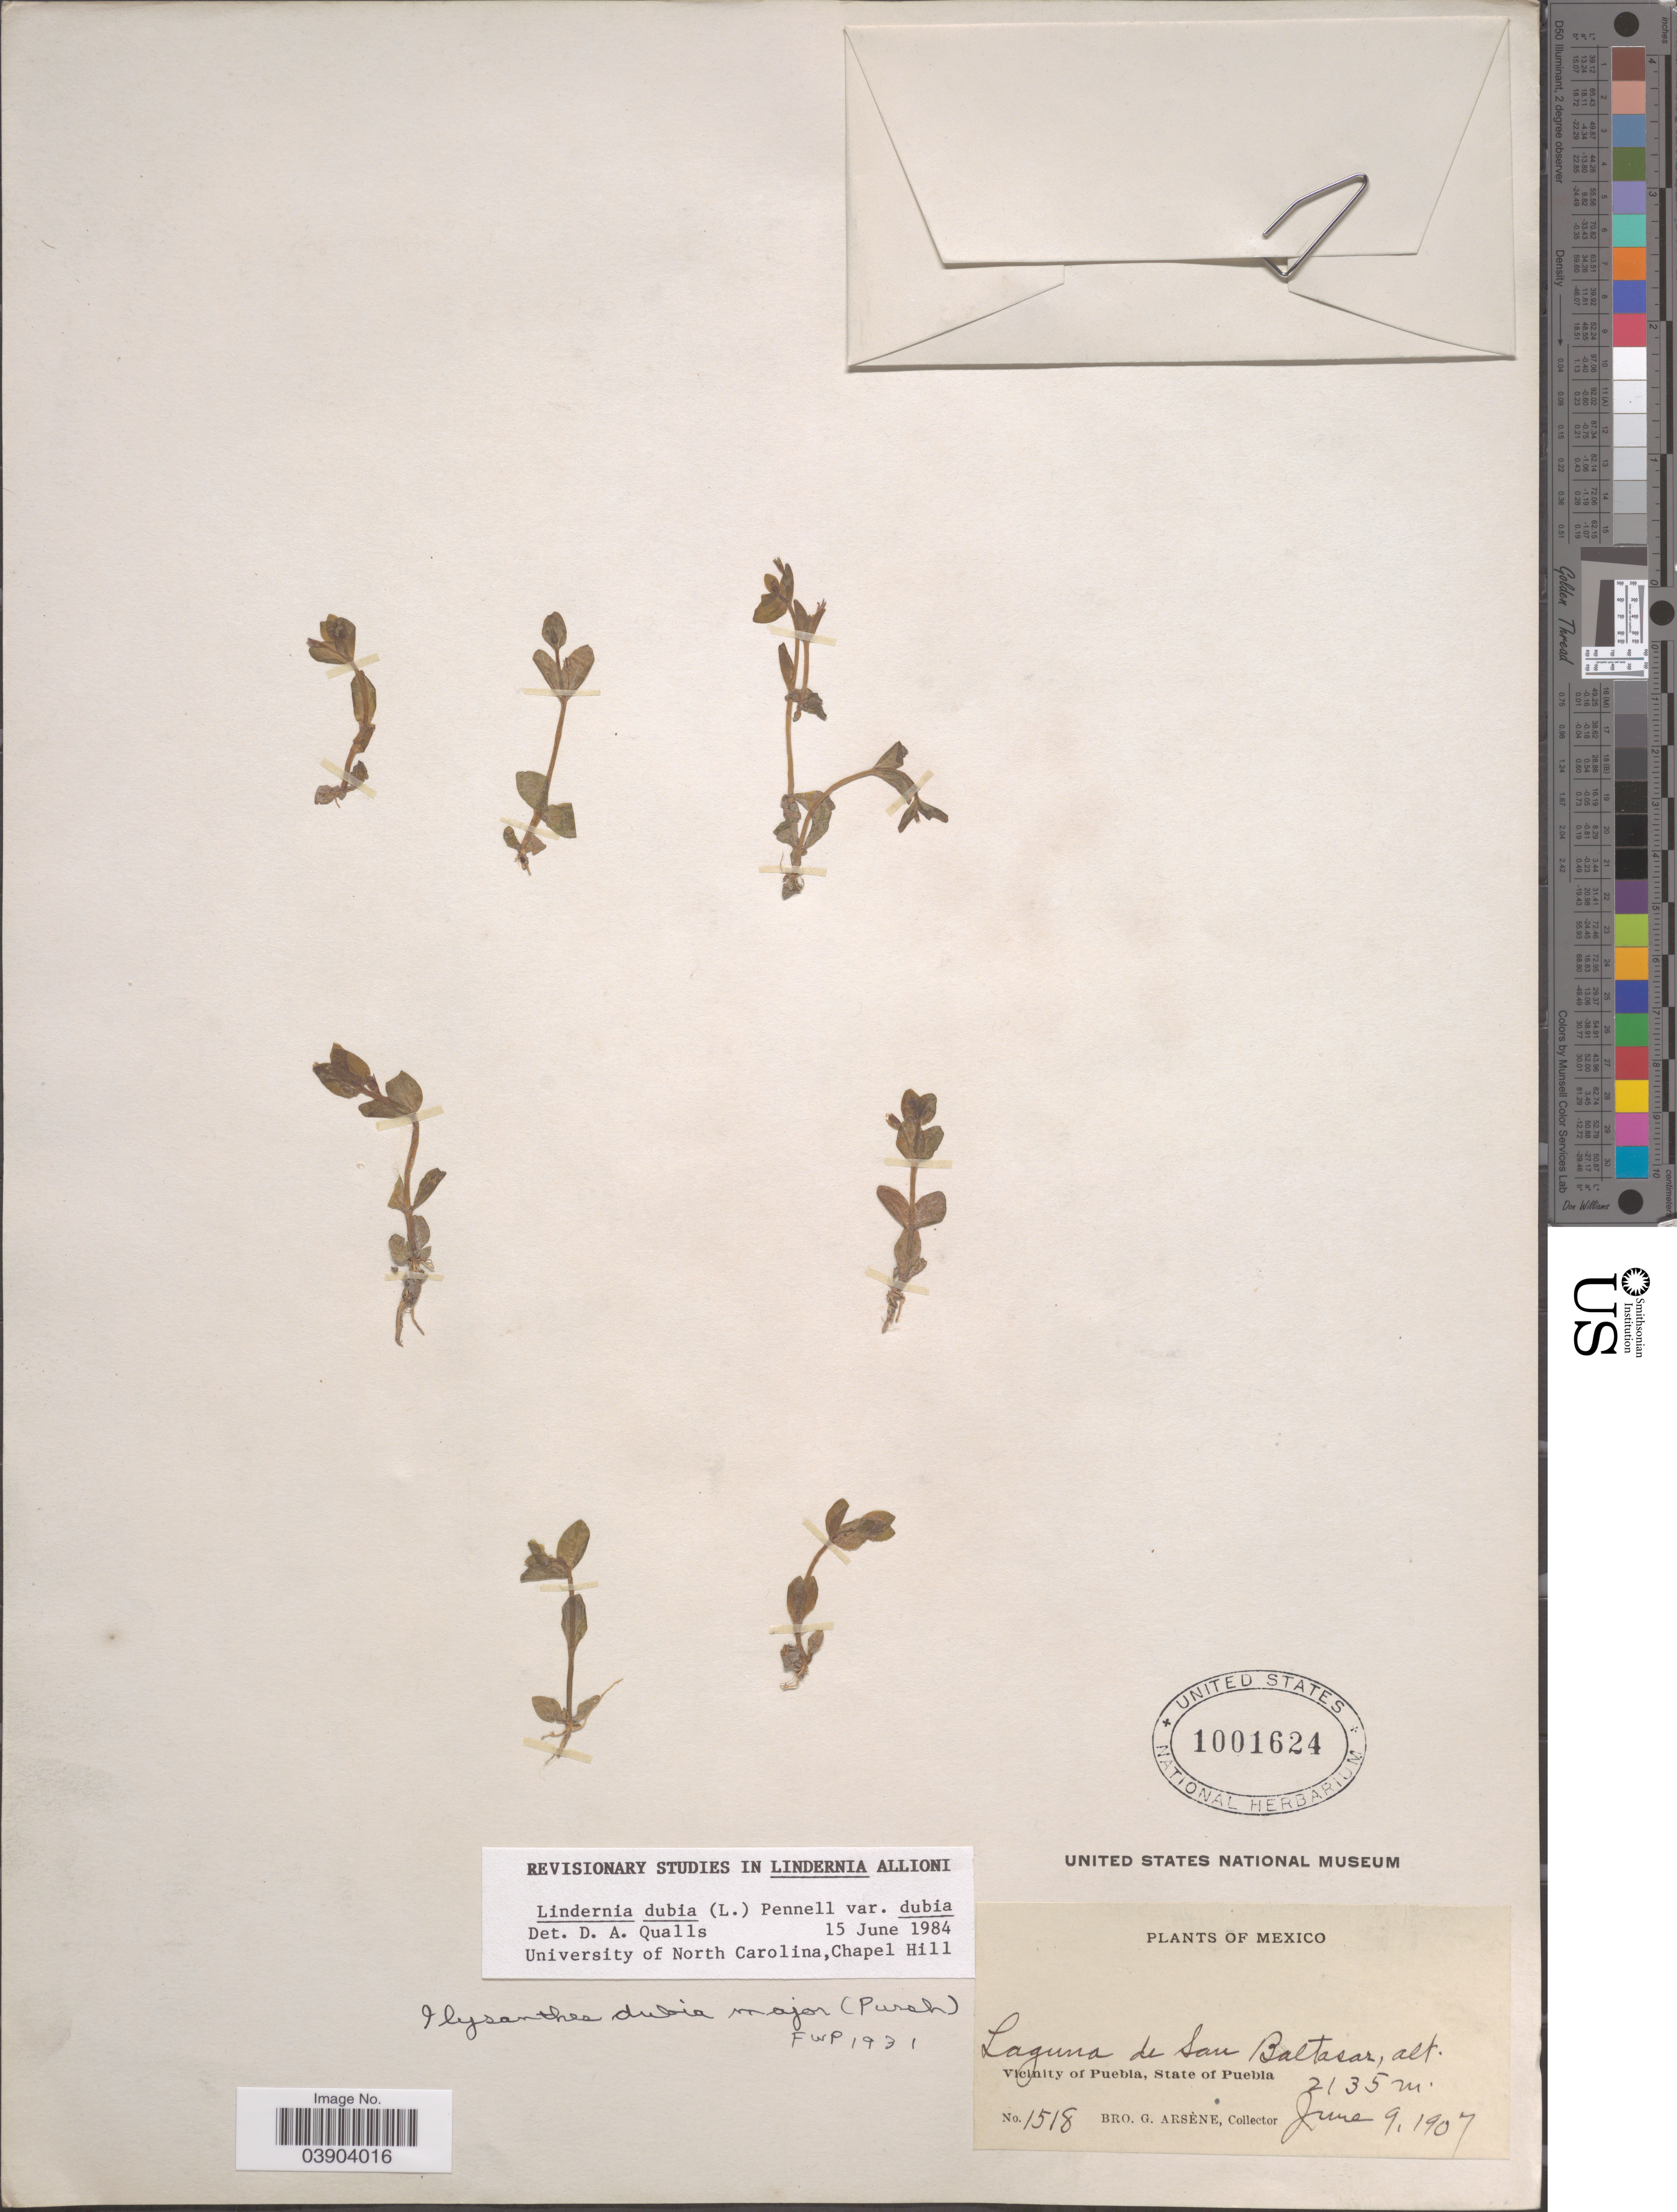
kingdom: Plantae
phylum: Tracheophyta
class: Magnoliopsida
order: Lamiales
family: Linderniaceae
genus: Lindernia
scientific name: Lindernia dubia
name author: (L.) Pennell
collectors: Bro. G. Arsène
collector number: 1518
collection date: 1907-06-09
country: Mexico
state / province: Puebla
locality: Laguna de San Baltasar. Vicinity of Puebla.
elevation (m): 2135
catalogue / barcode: US 1001624